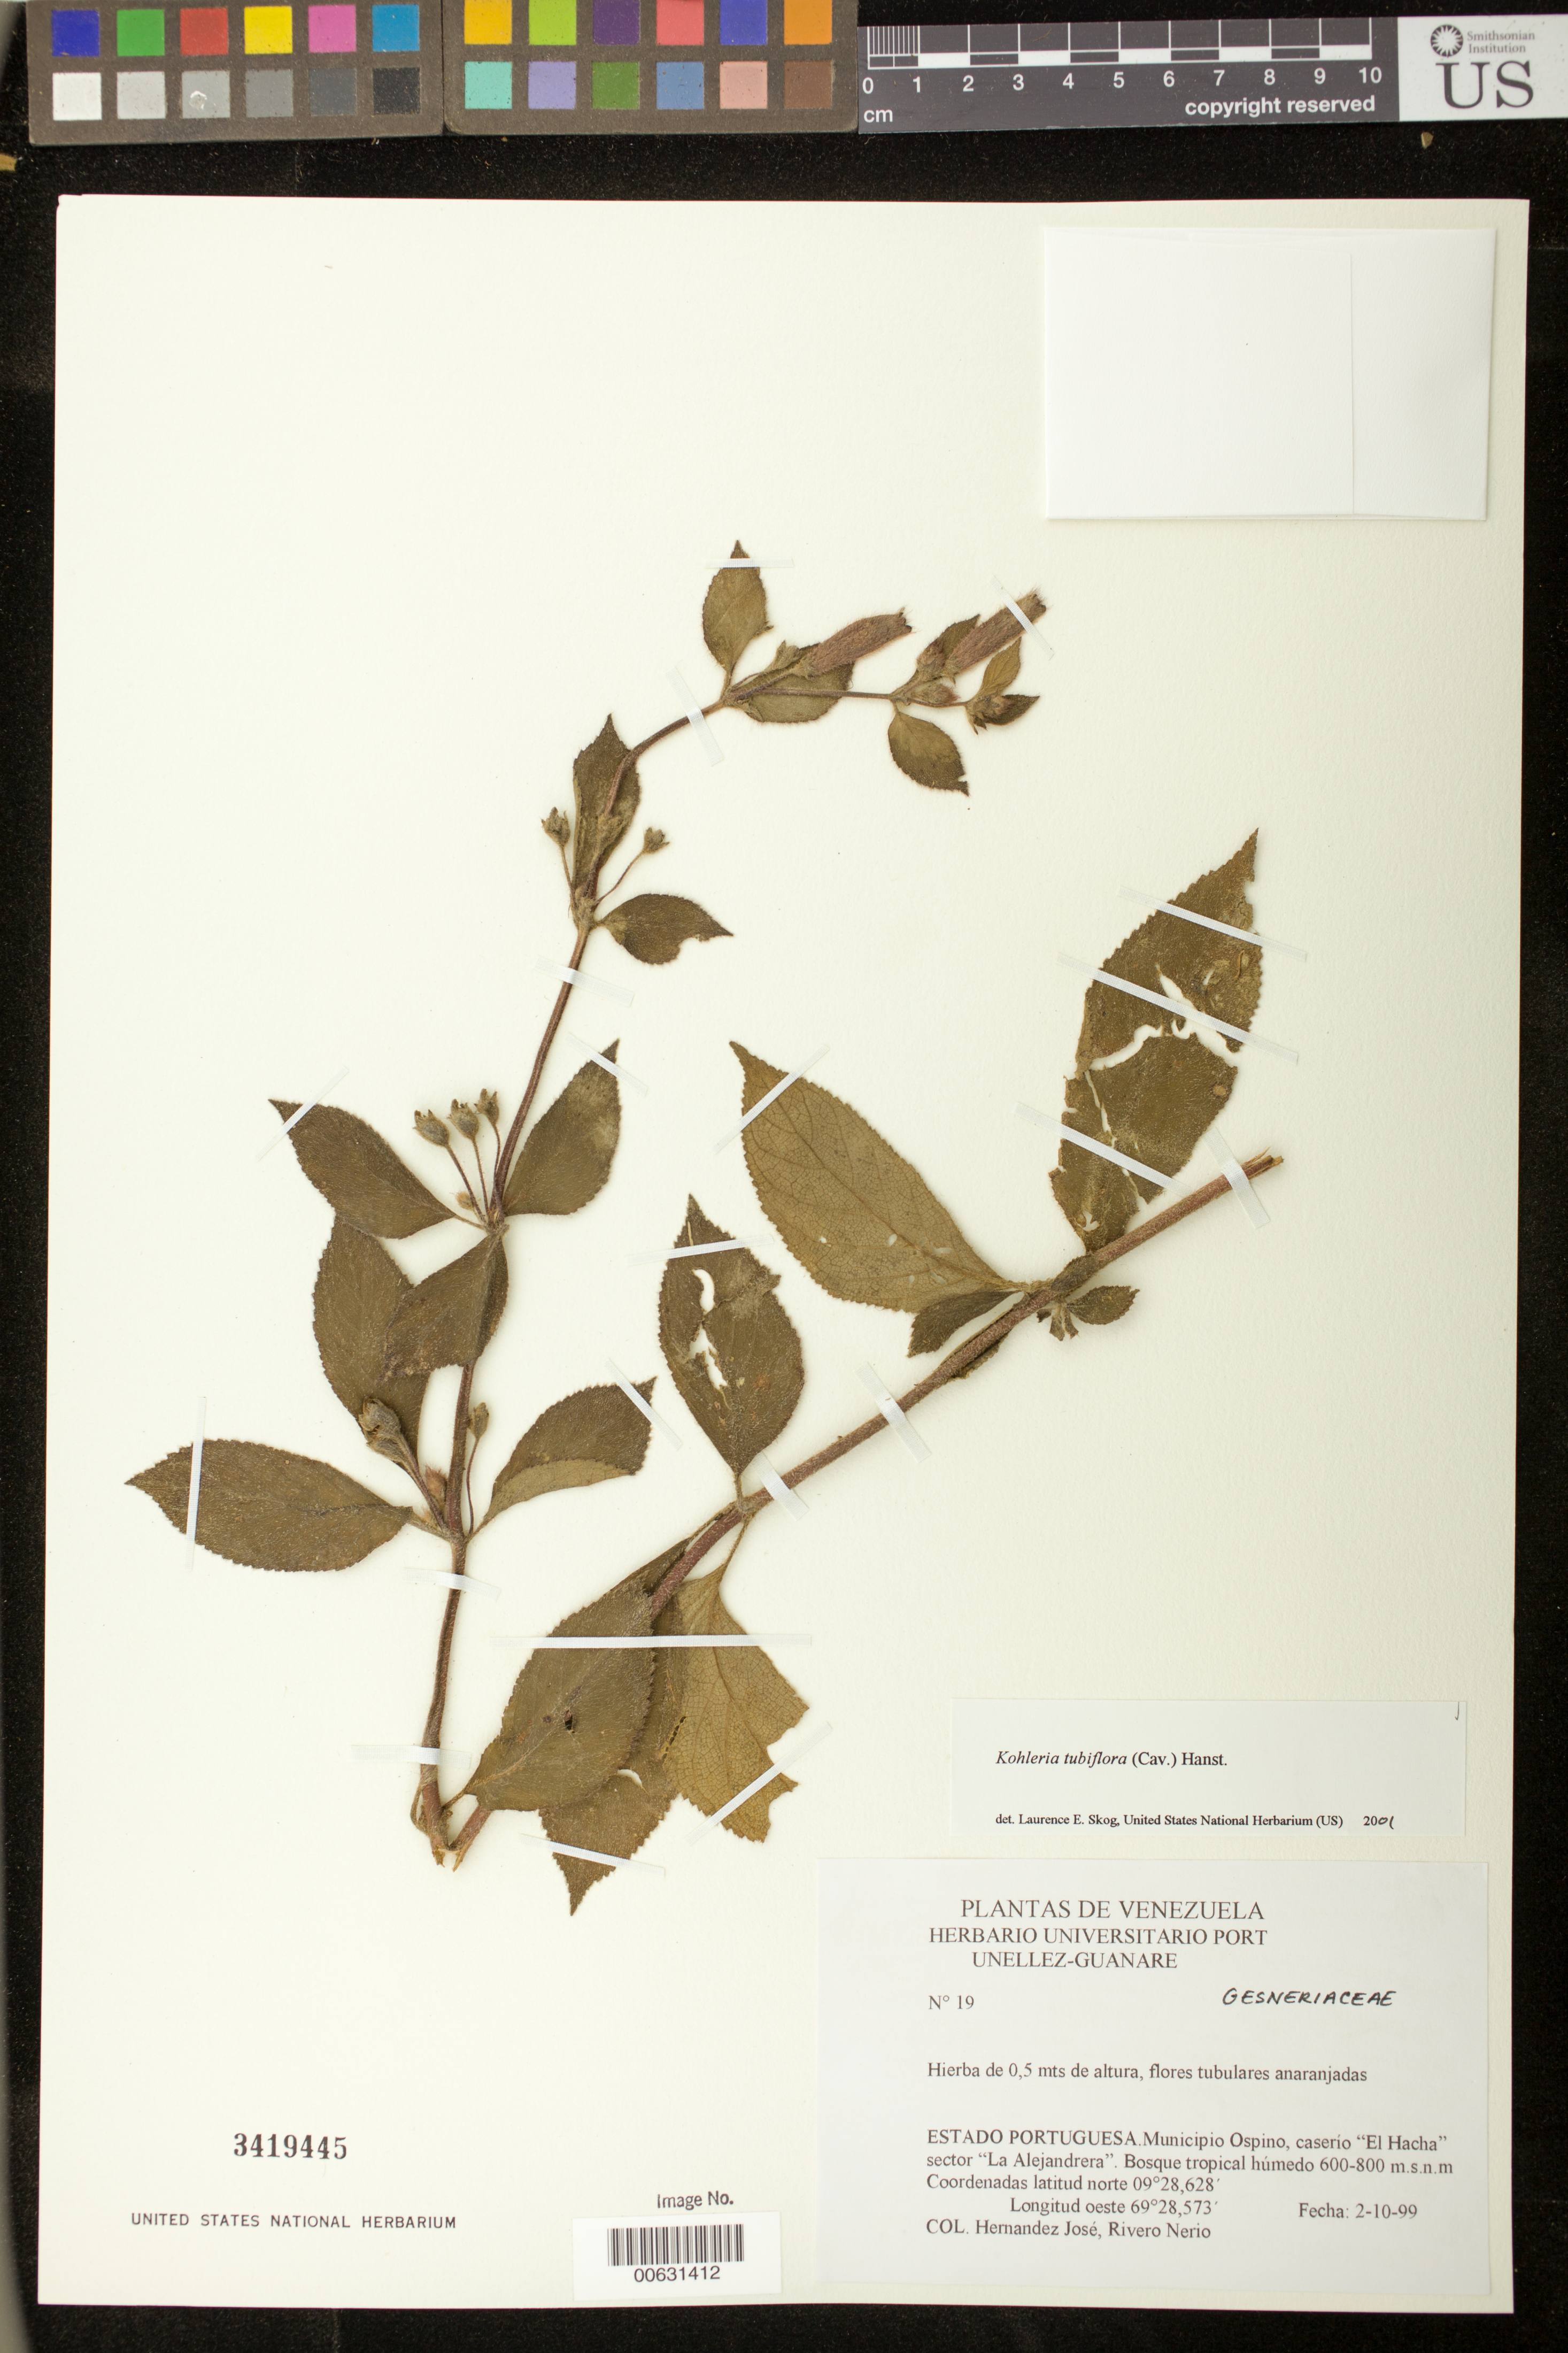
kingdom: Plantae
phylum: Tracheophyta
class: Magnoliopsida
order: Lamiales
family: Gesneriaceae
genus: Kohleria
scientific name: Kohleria tubiflora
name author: (Cav.) Hanst.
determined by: Clark, J. L., (SEL), The Marie Selby Botanical Garden (UNITED STATES)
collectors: J. Hernandez & N. Rivero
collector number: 19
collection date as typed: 02 Oct 1999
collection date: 1999-10-02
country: Venezuela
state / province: Portuguesa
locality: Mpio. Ospino, caserío "El Hacha" sector "La Alejandrera"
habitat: Bosque tropical húmedo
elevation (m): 600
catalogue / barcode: US 3419445